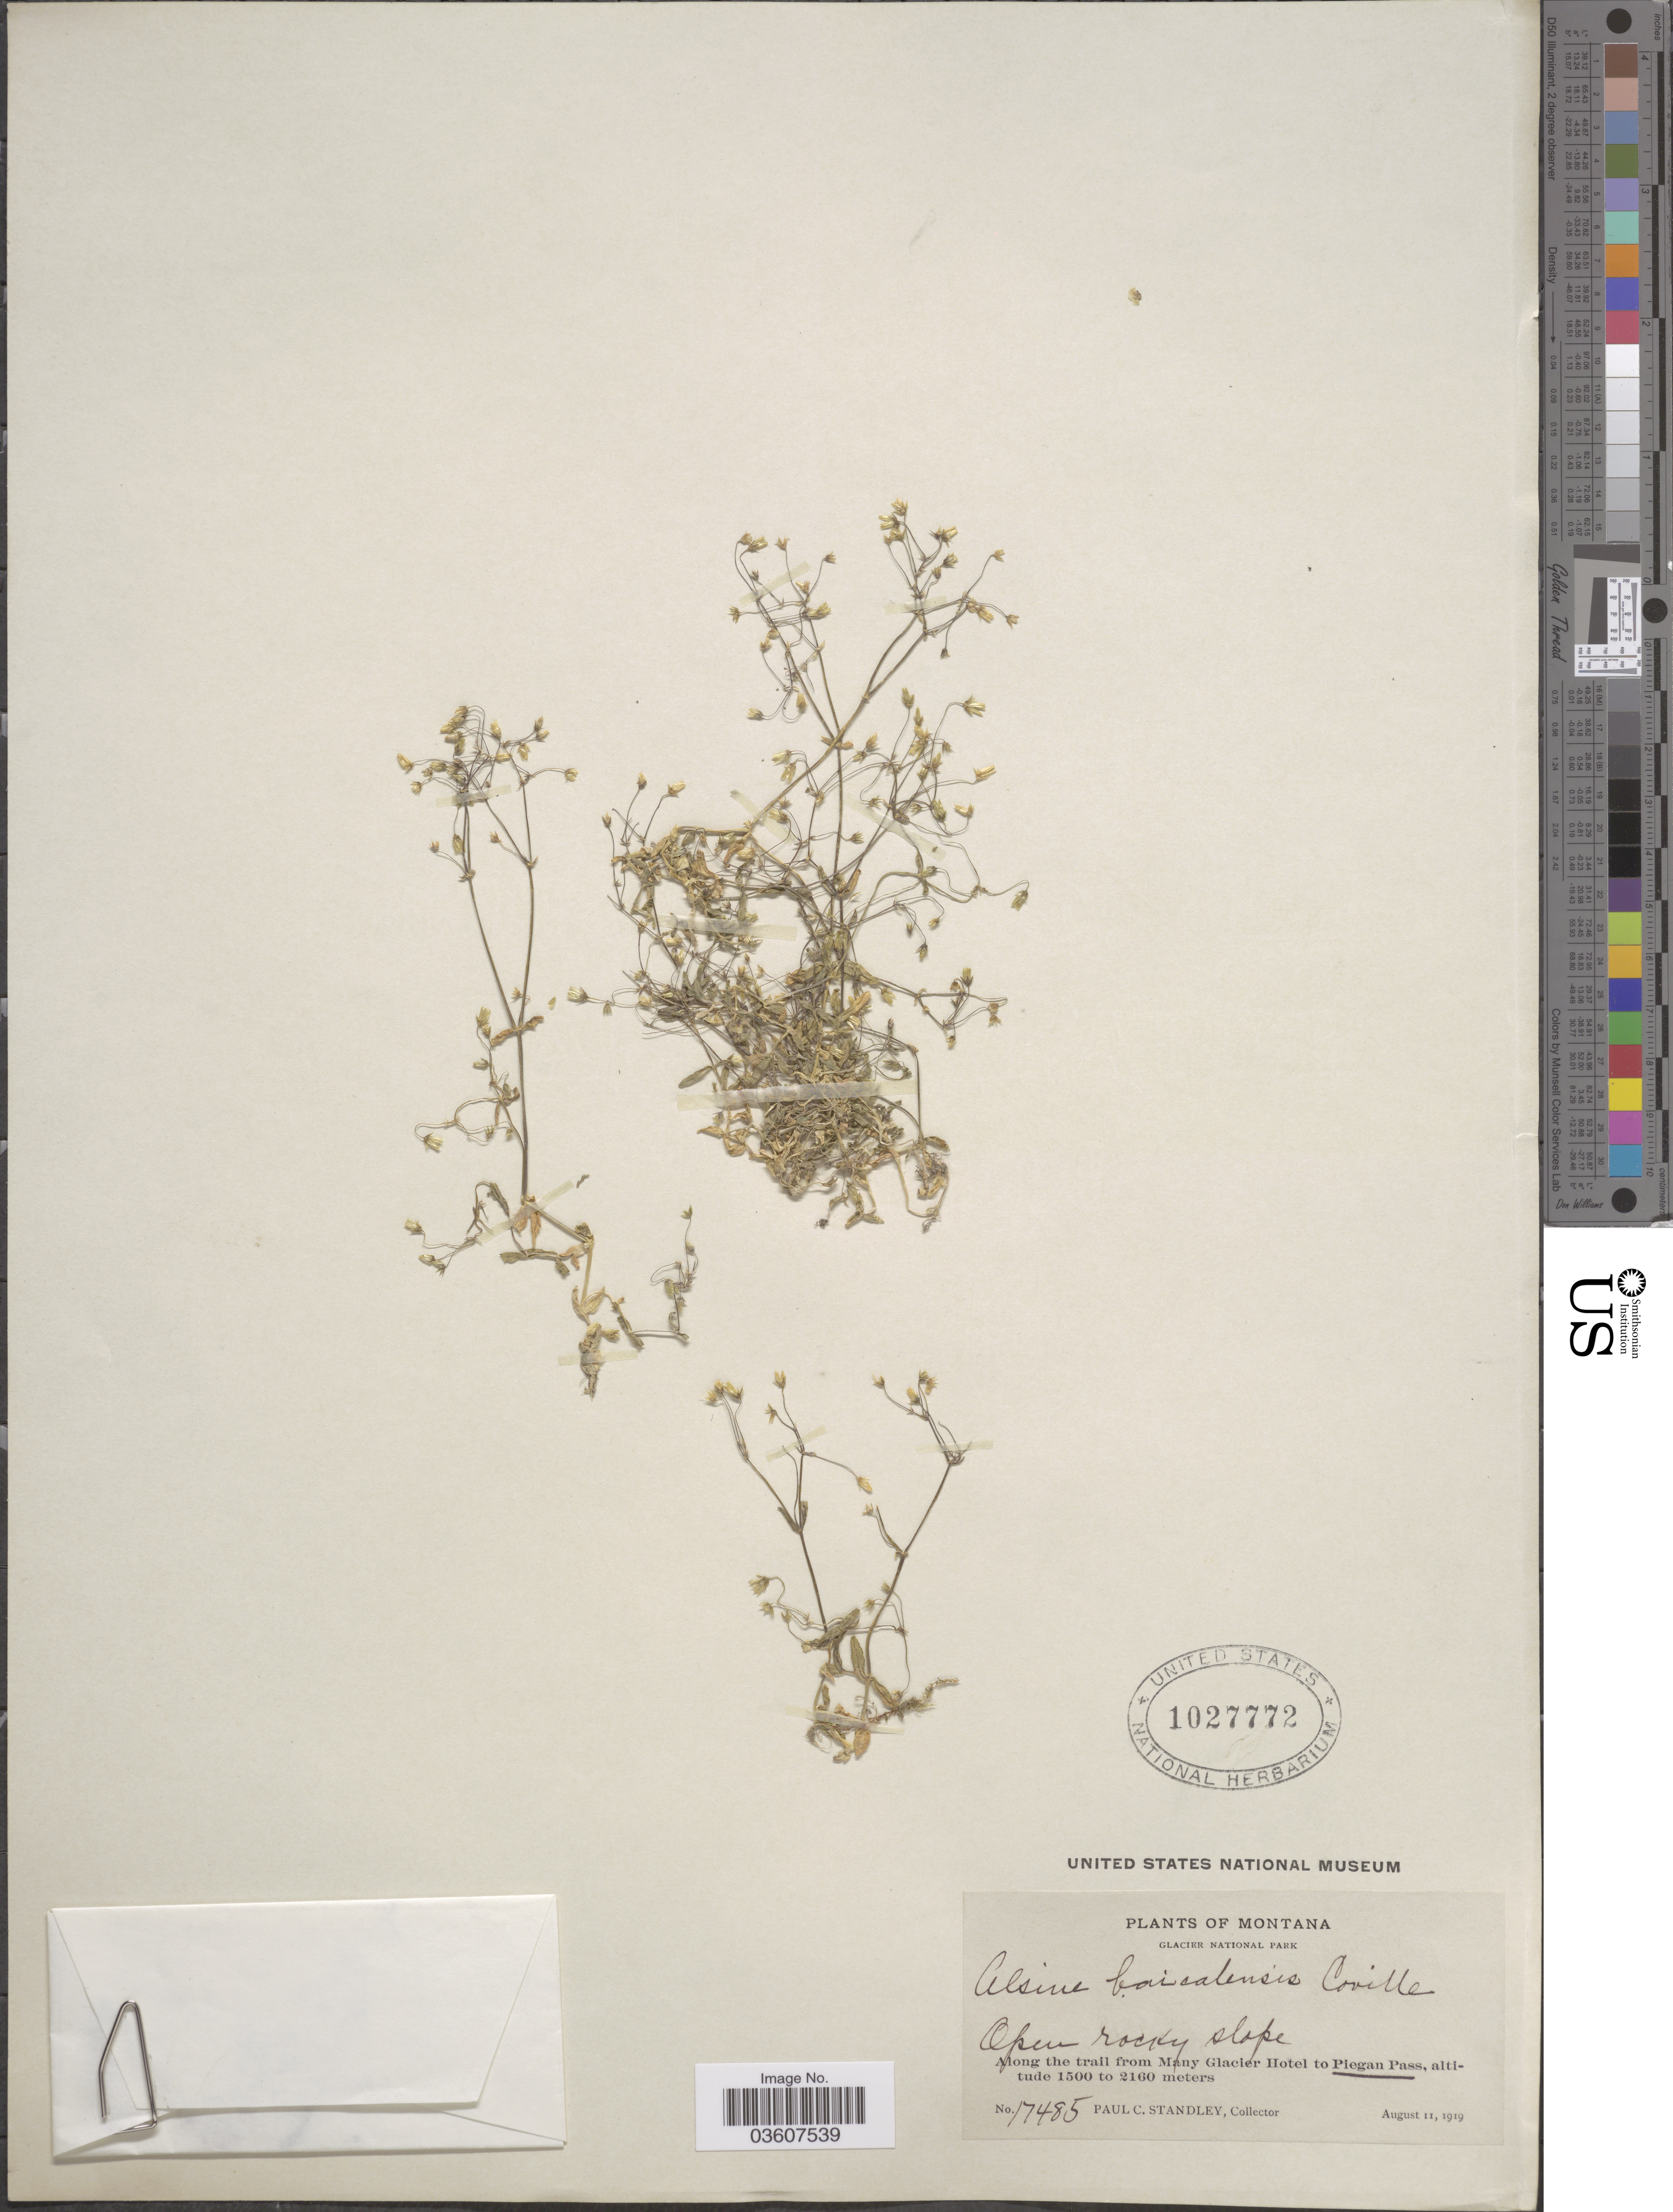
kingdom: Plantae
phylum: Tracheophyta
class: Magnoliopsida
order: Caryophyllales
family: Caryophyllaceae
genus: Stellaria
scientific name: Stellaria umbellata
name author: Turcz.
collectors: P. C. Standley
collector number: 17485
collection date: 1919-08-11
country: United States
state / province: Montana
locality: Glacier National Park. Open rocky slope. Along the trail from Many Glacier Hotel to Piegan Pass.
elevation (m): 1500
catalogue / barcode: US 1027772